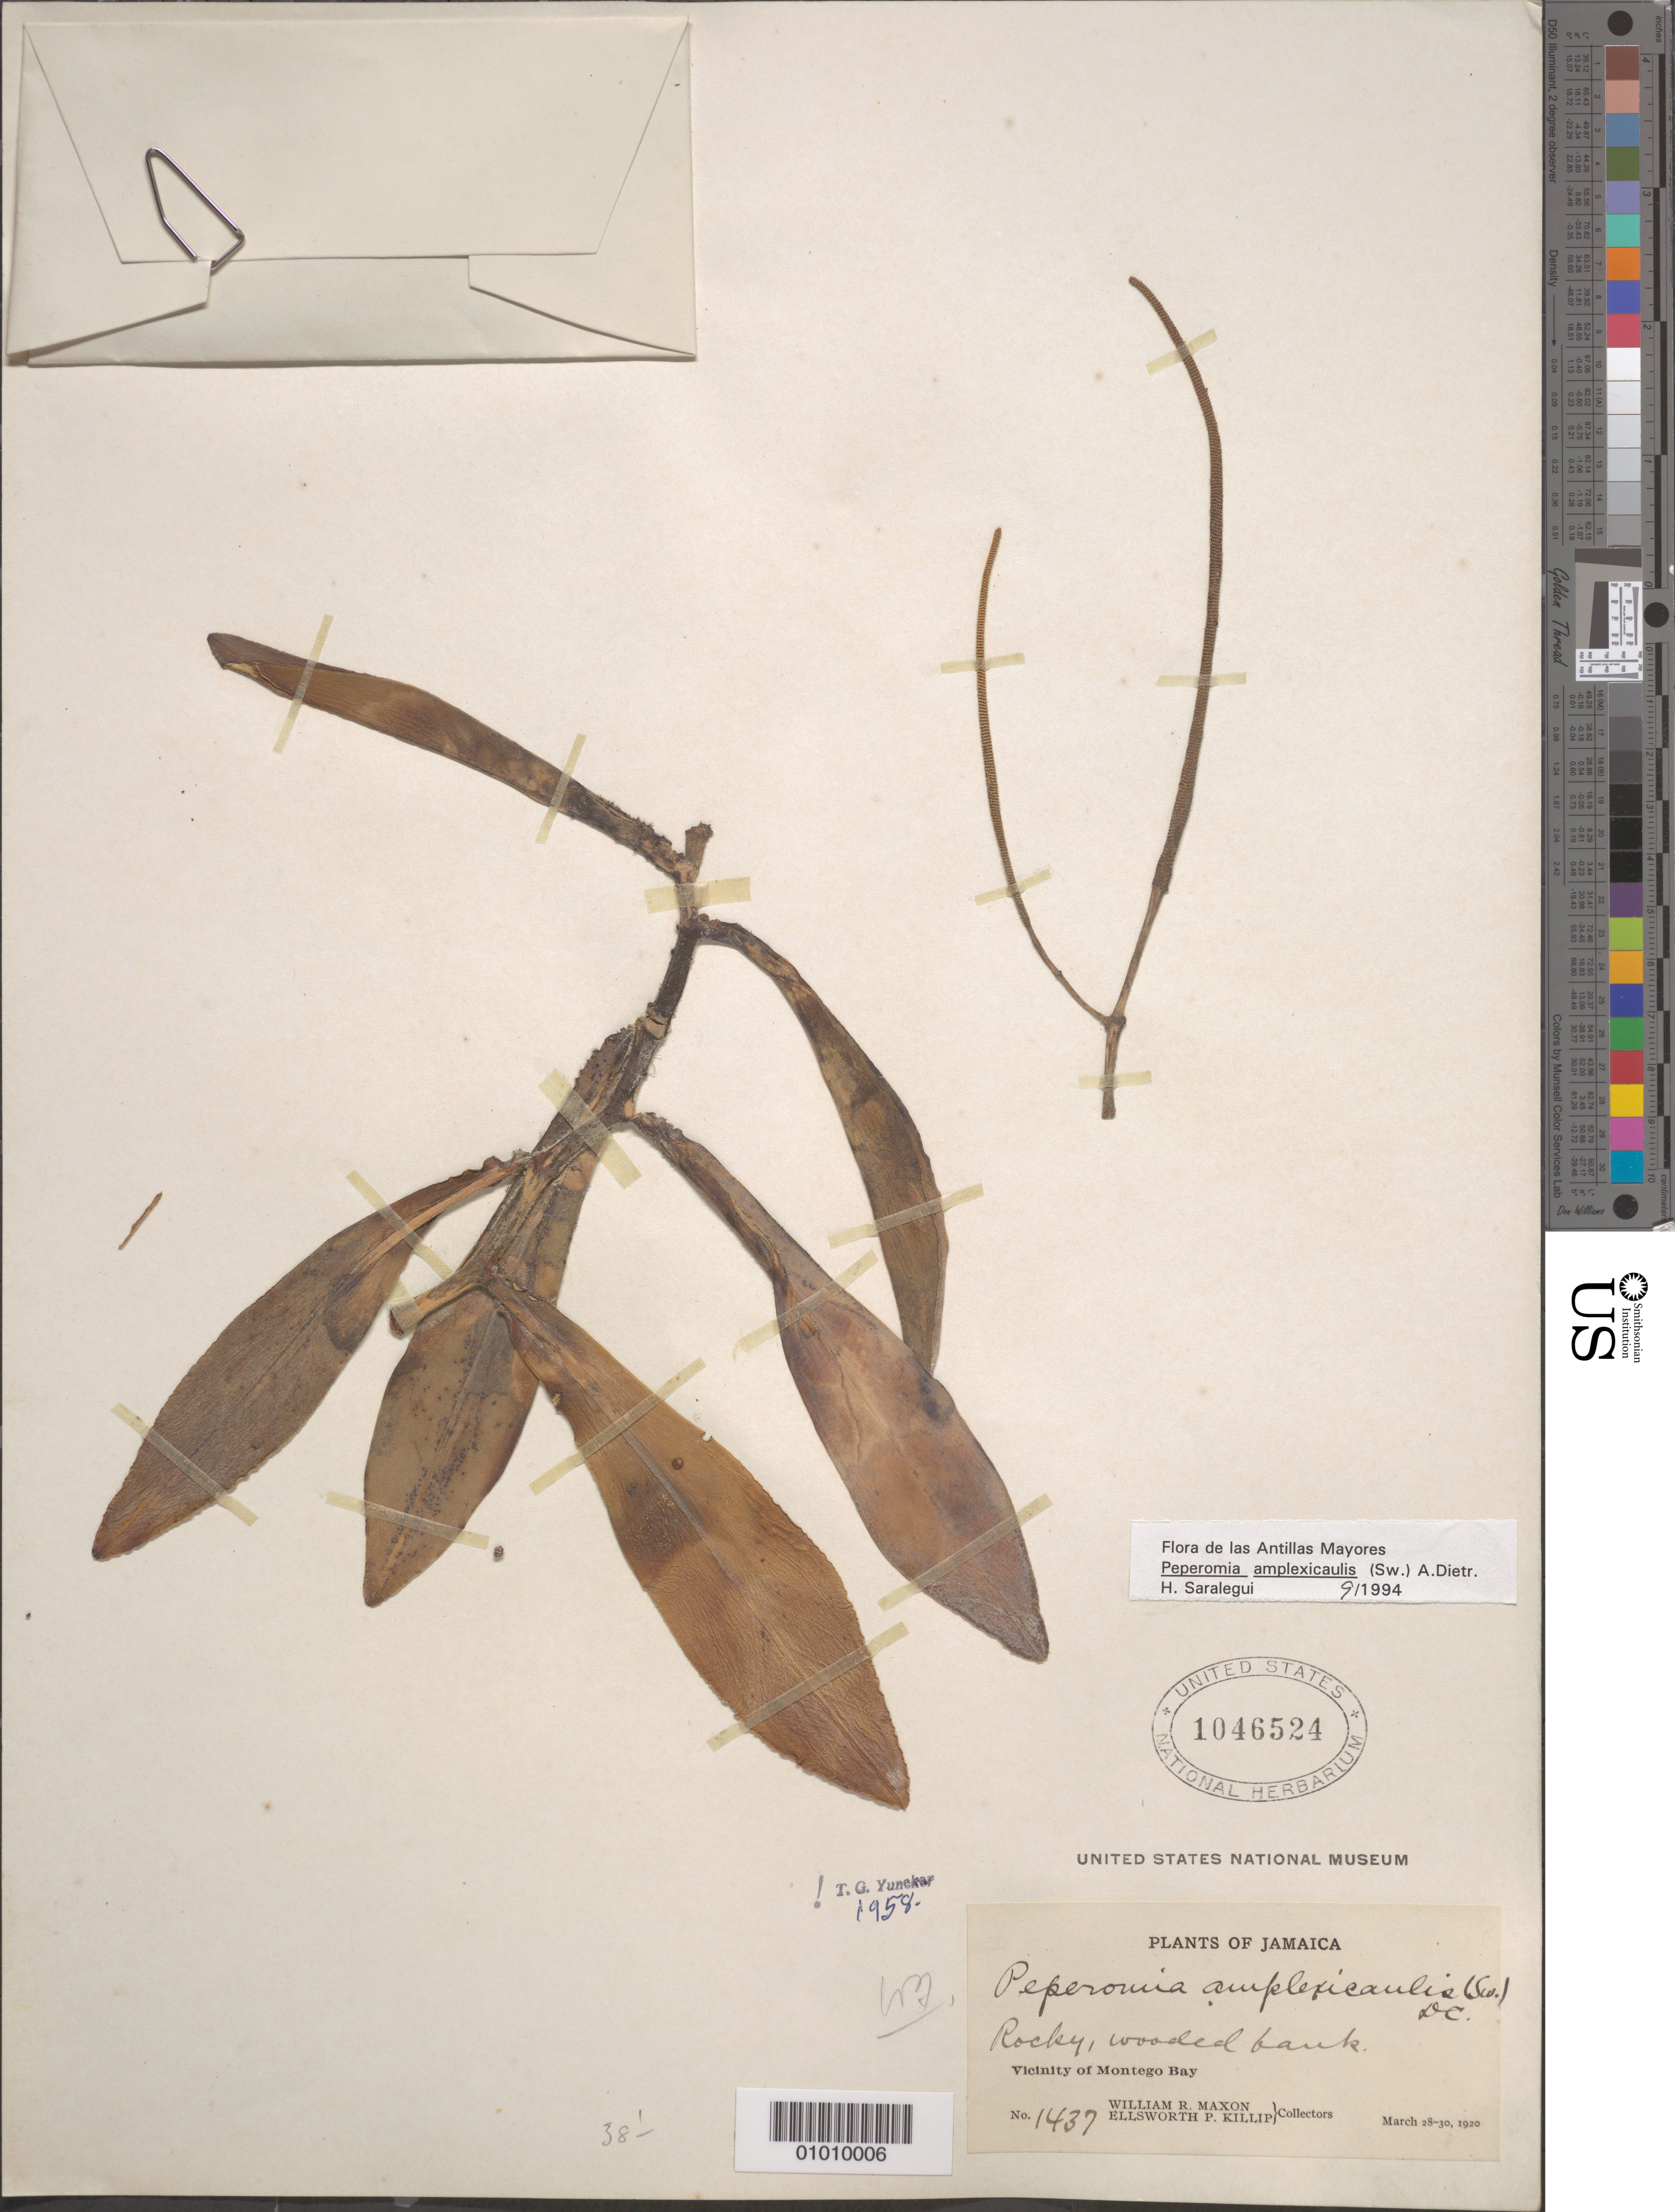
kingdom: Plantae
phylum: Tracheophyta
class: Magnoliopsida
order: Piperales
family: Piperaceae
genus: Peperomia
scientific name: Peperomia amplexicaulis f. grandifolia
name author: Miq.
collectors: W. R. Maxon & E. P. Killip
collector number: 1437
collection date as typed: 28 Mar 1920 to 30 Mar 1920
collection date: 1920-03-28/1920-03-30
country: Jamaica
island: Jamaica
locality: Vicinity of Montego Bay. Rocky, wooded bank.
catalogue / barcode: US 1046524